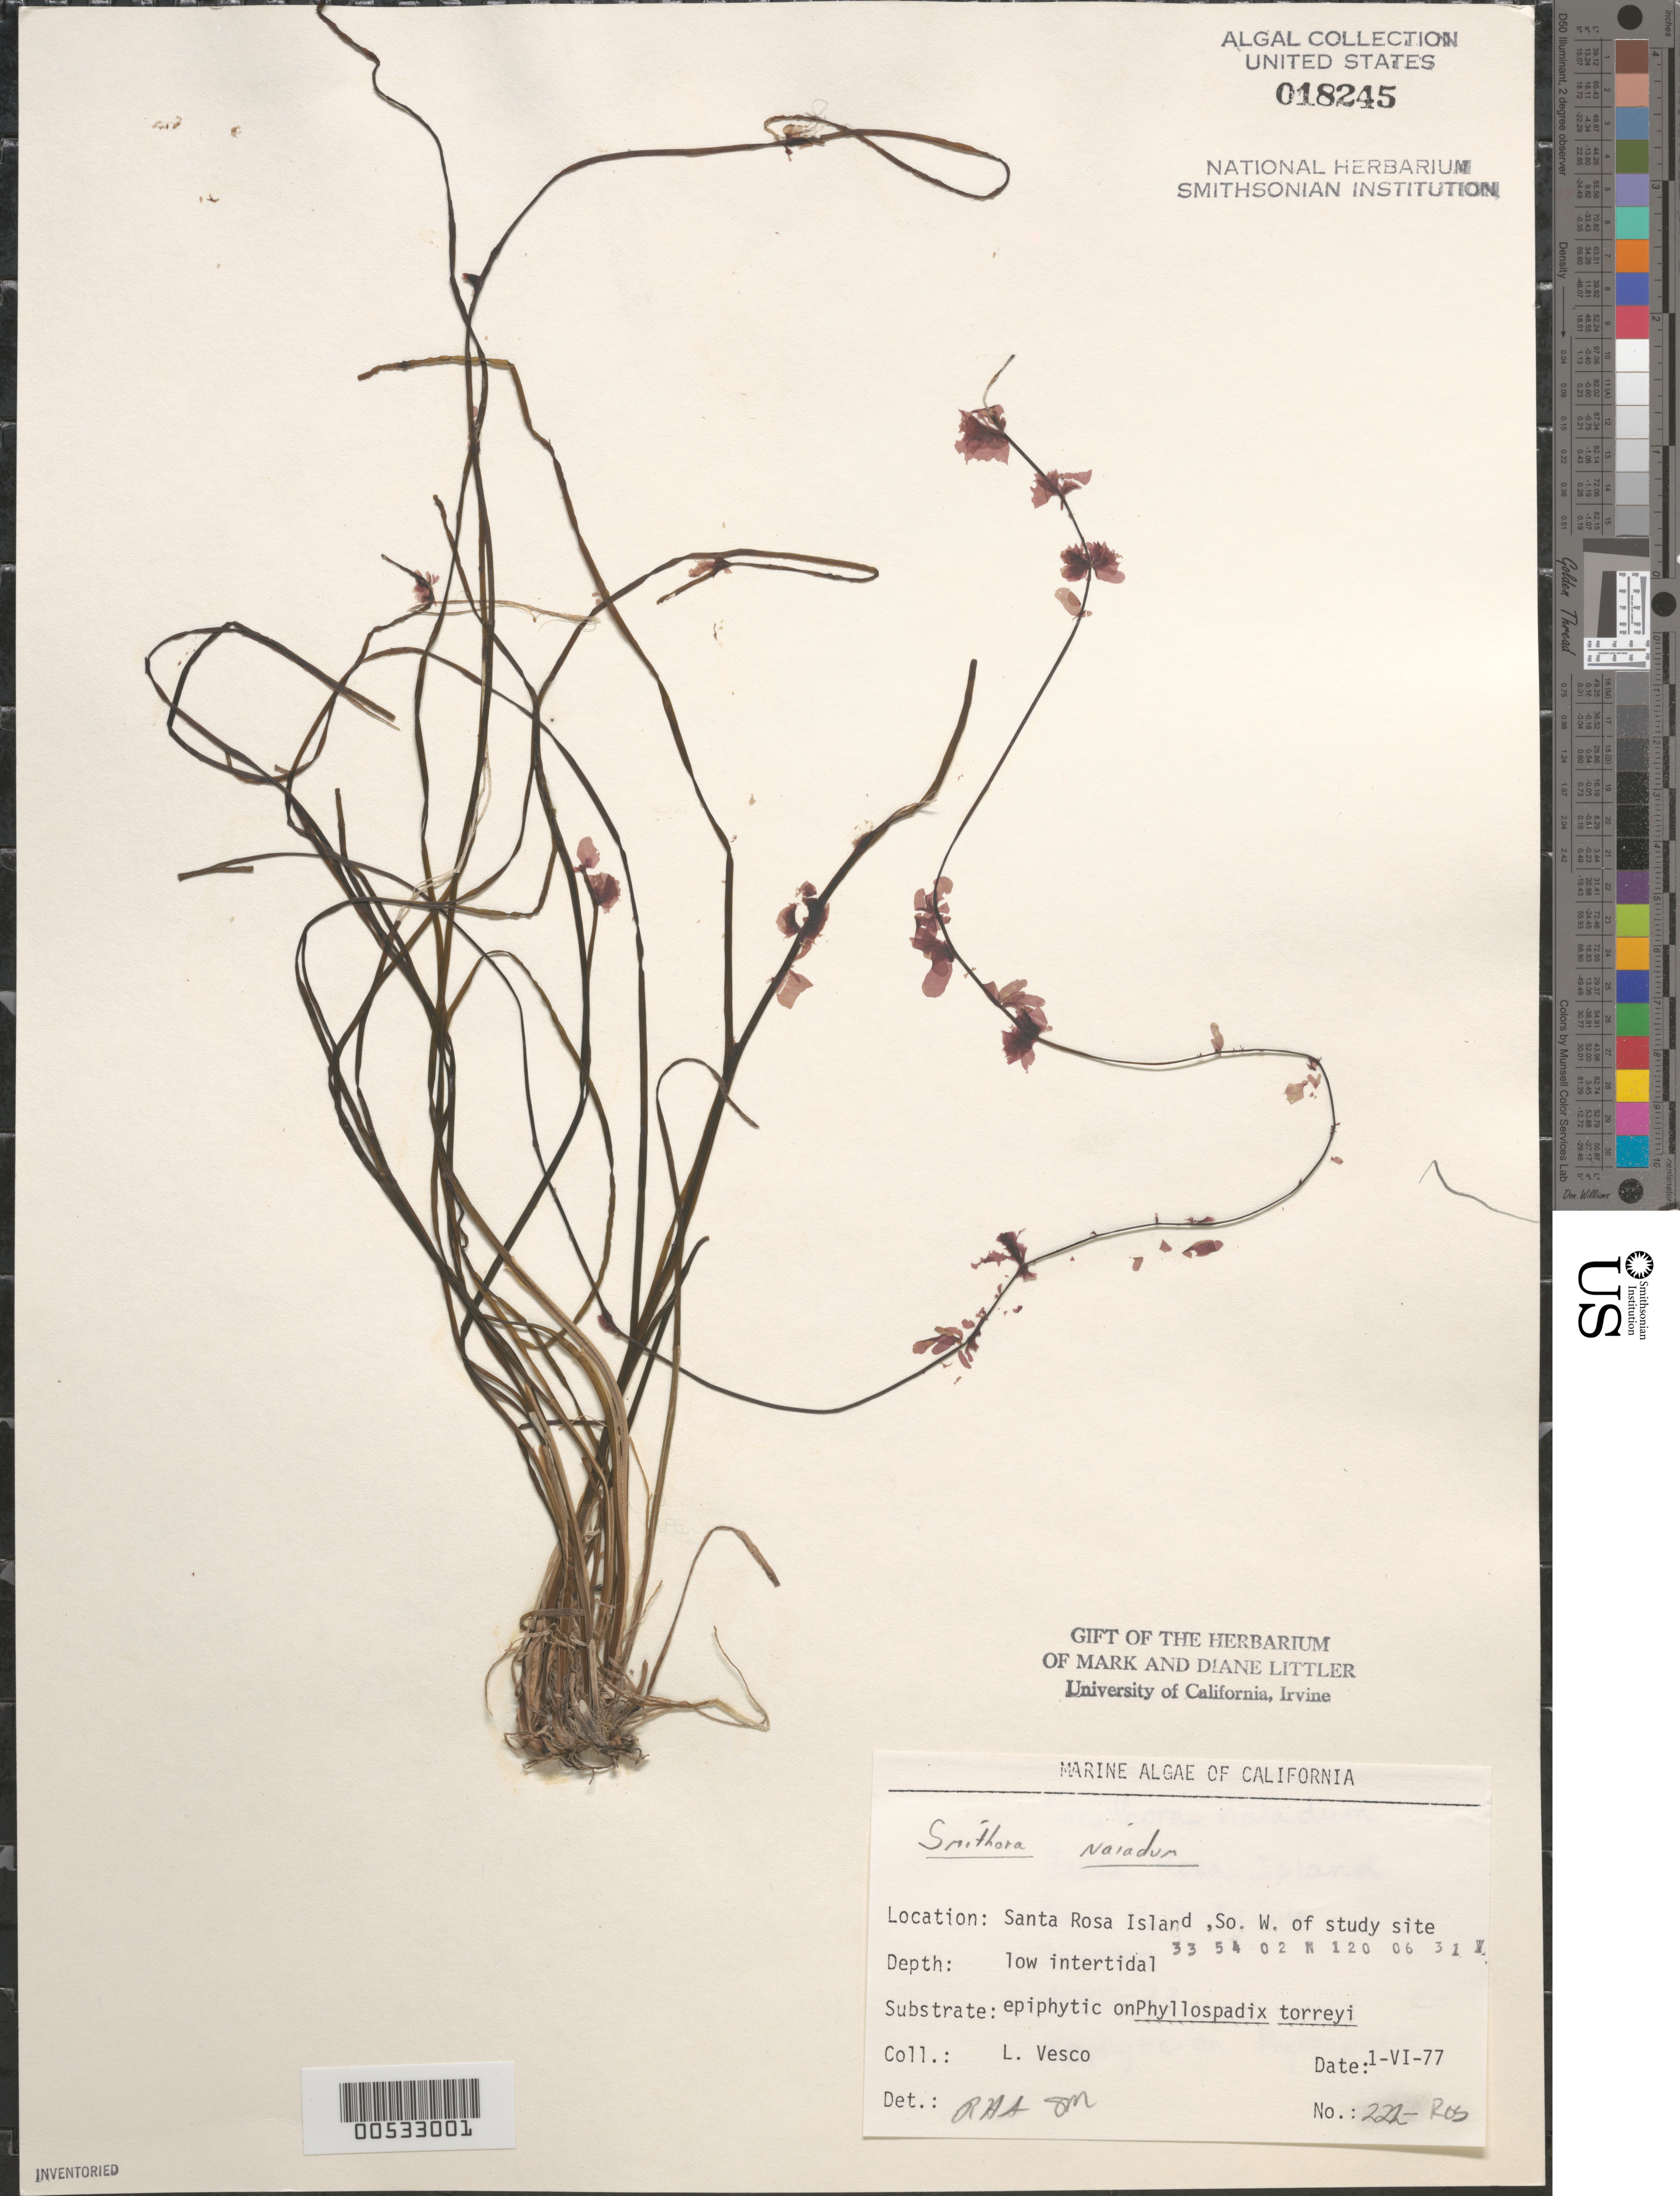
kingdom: Plantae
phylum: Rhodophyta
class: Compsopogonophyceae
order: Erythropeltidales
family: Erythrotrichiaceae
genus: Smithora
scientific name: Smithora naiadum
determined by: Sims, Robert H.; Murray, S. N.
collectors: L. Vesco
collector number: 222-ROS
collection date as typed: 01 Jun 1977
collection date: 1977-06-01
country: United States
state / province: California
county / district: Santa Barbara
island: Santa Rosa Island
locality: Johnson's Lee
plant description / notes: BLM-SOCALBIGHT Rocky Intertidal Survey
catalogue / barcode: US 18245